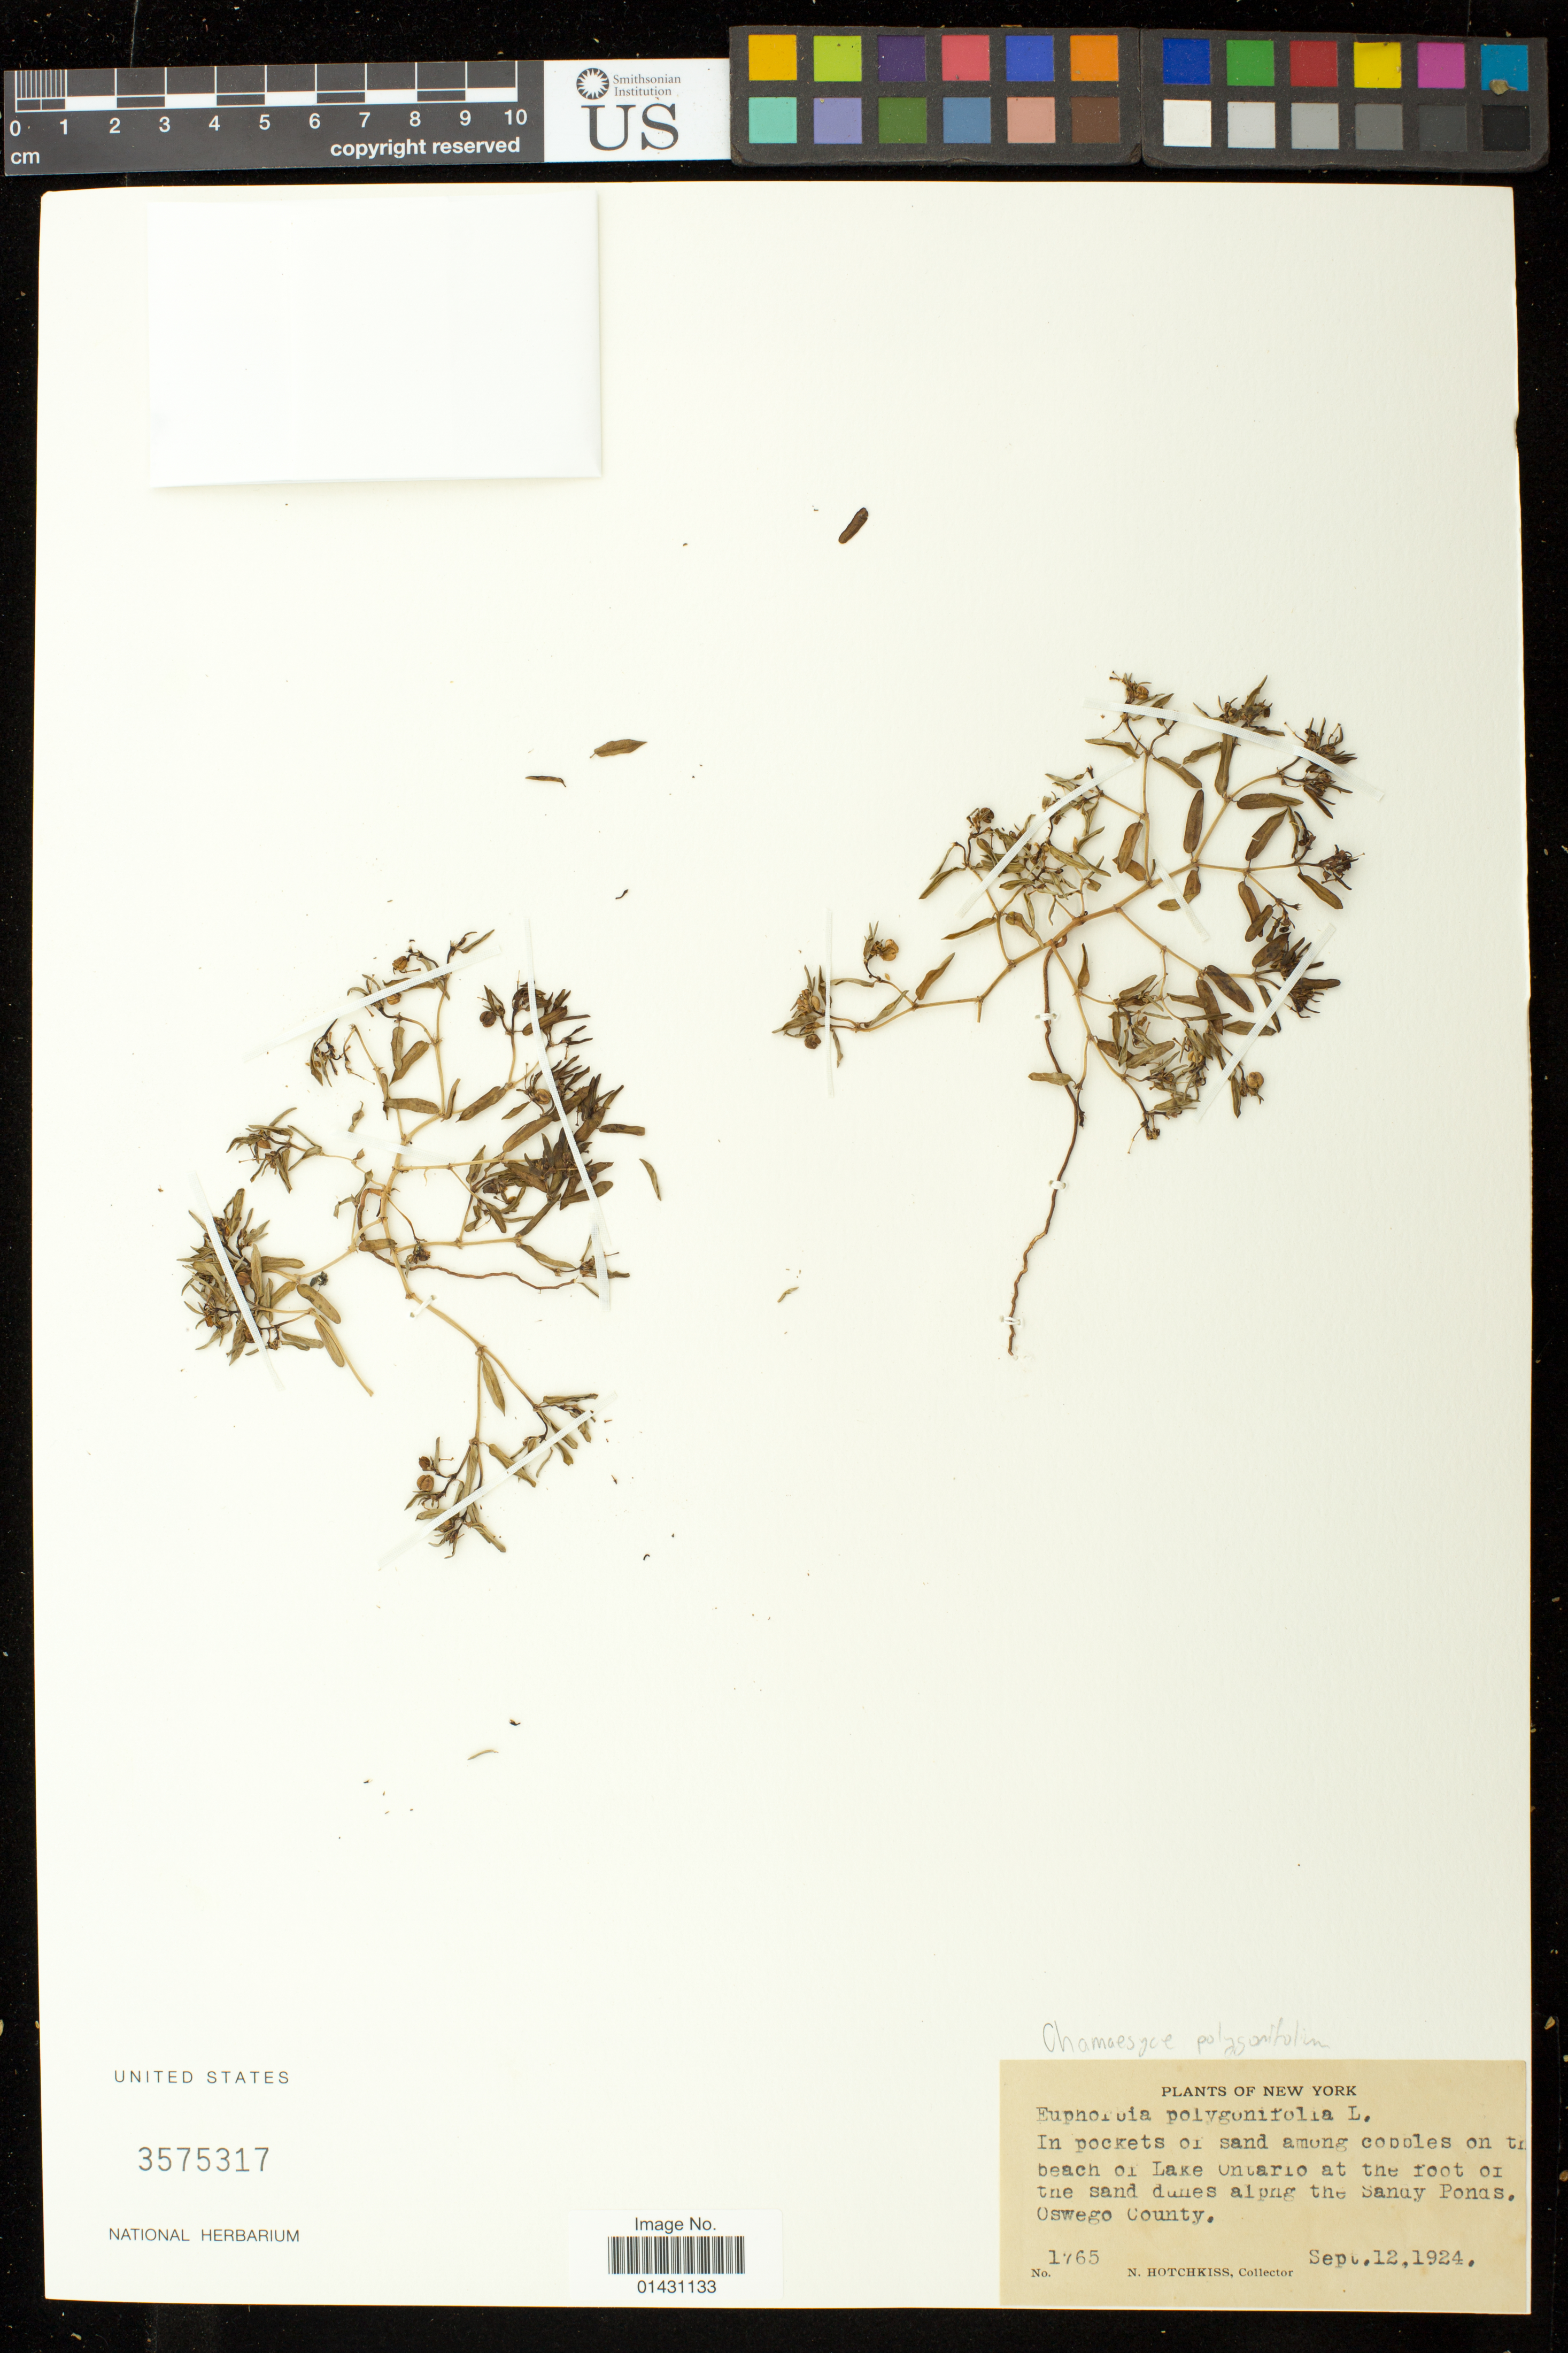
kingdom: Plantae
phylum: Tracheophyta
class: Magnoliopsida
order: Malpighiales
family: Euphorbiaceae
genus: Euphorbia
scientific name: Euphorbia polygonifolia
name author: L.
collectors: N. Hotchkiss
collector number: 1765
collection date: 1924-09-12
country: United States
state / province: New York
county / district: Oswego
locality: On the beach of Lake Ontario at the foot of the sand dunes along the sandy ponds.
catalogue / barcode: US 3575317